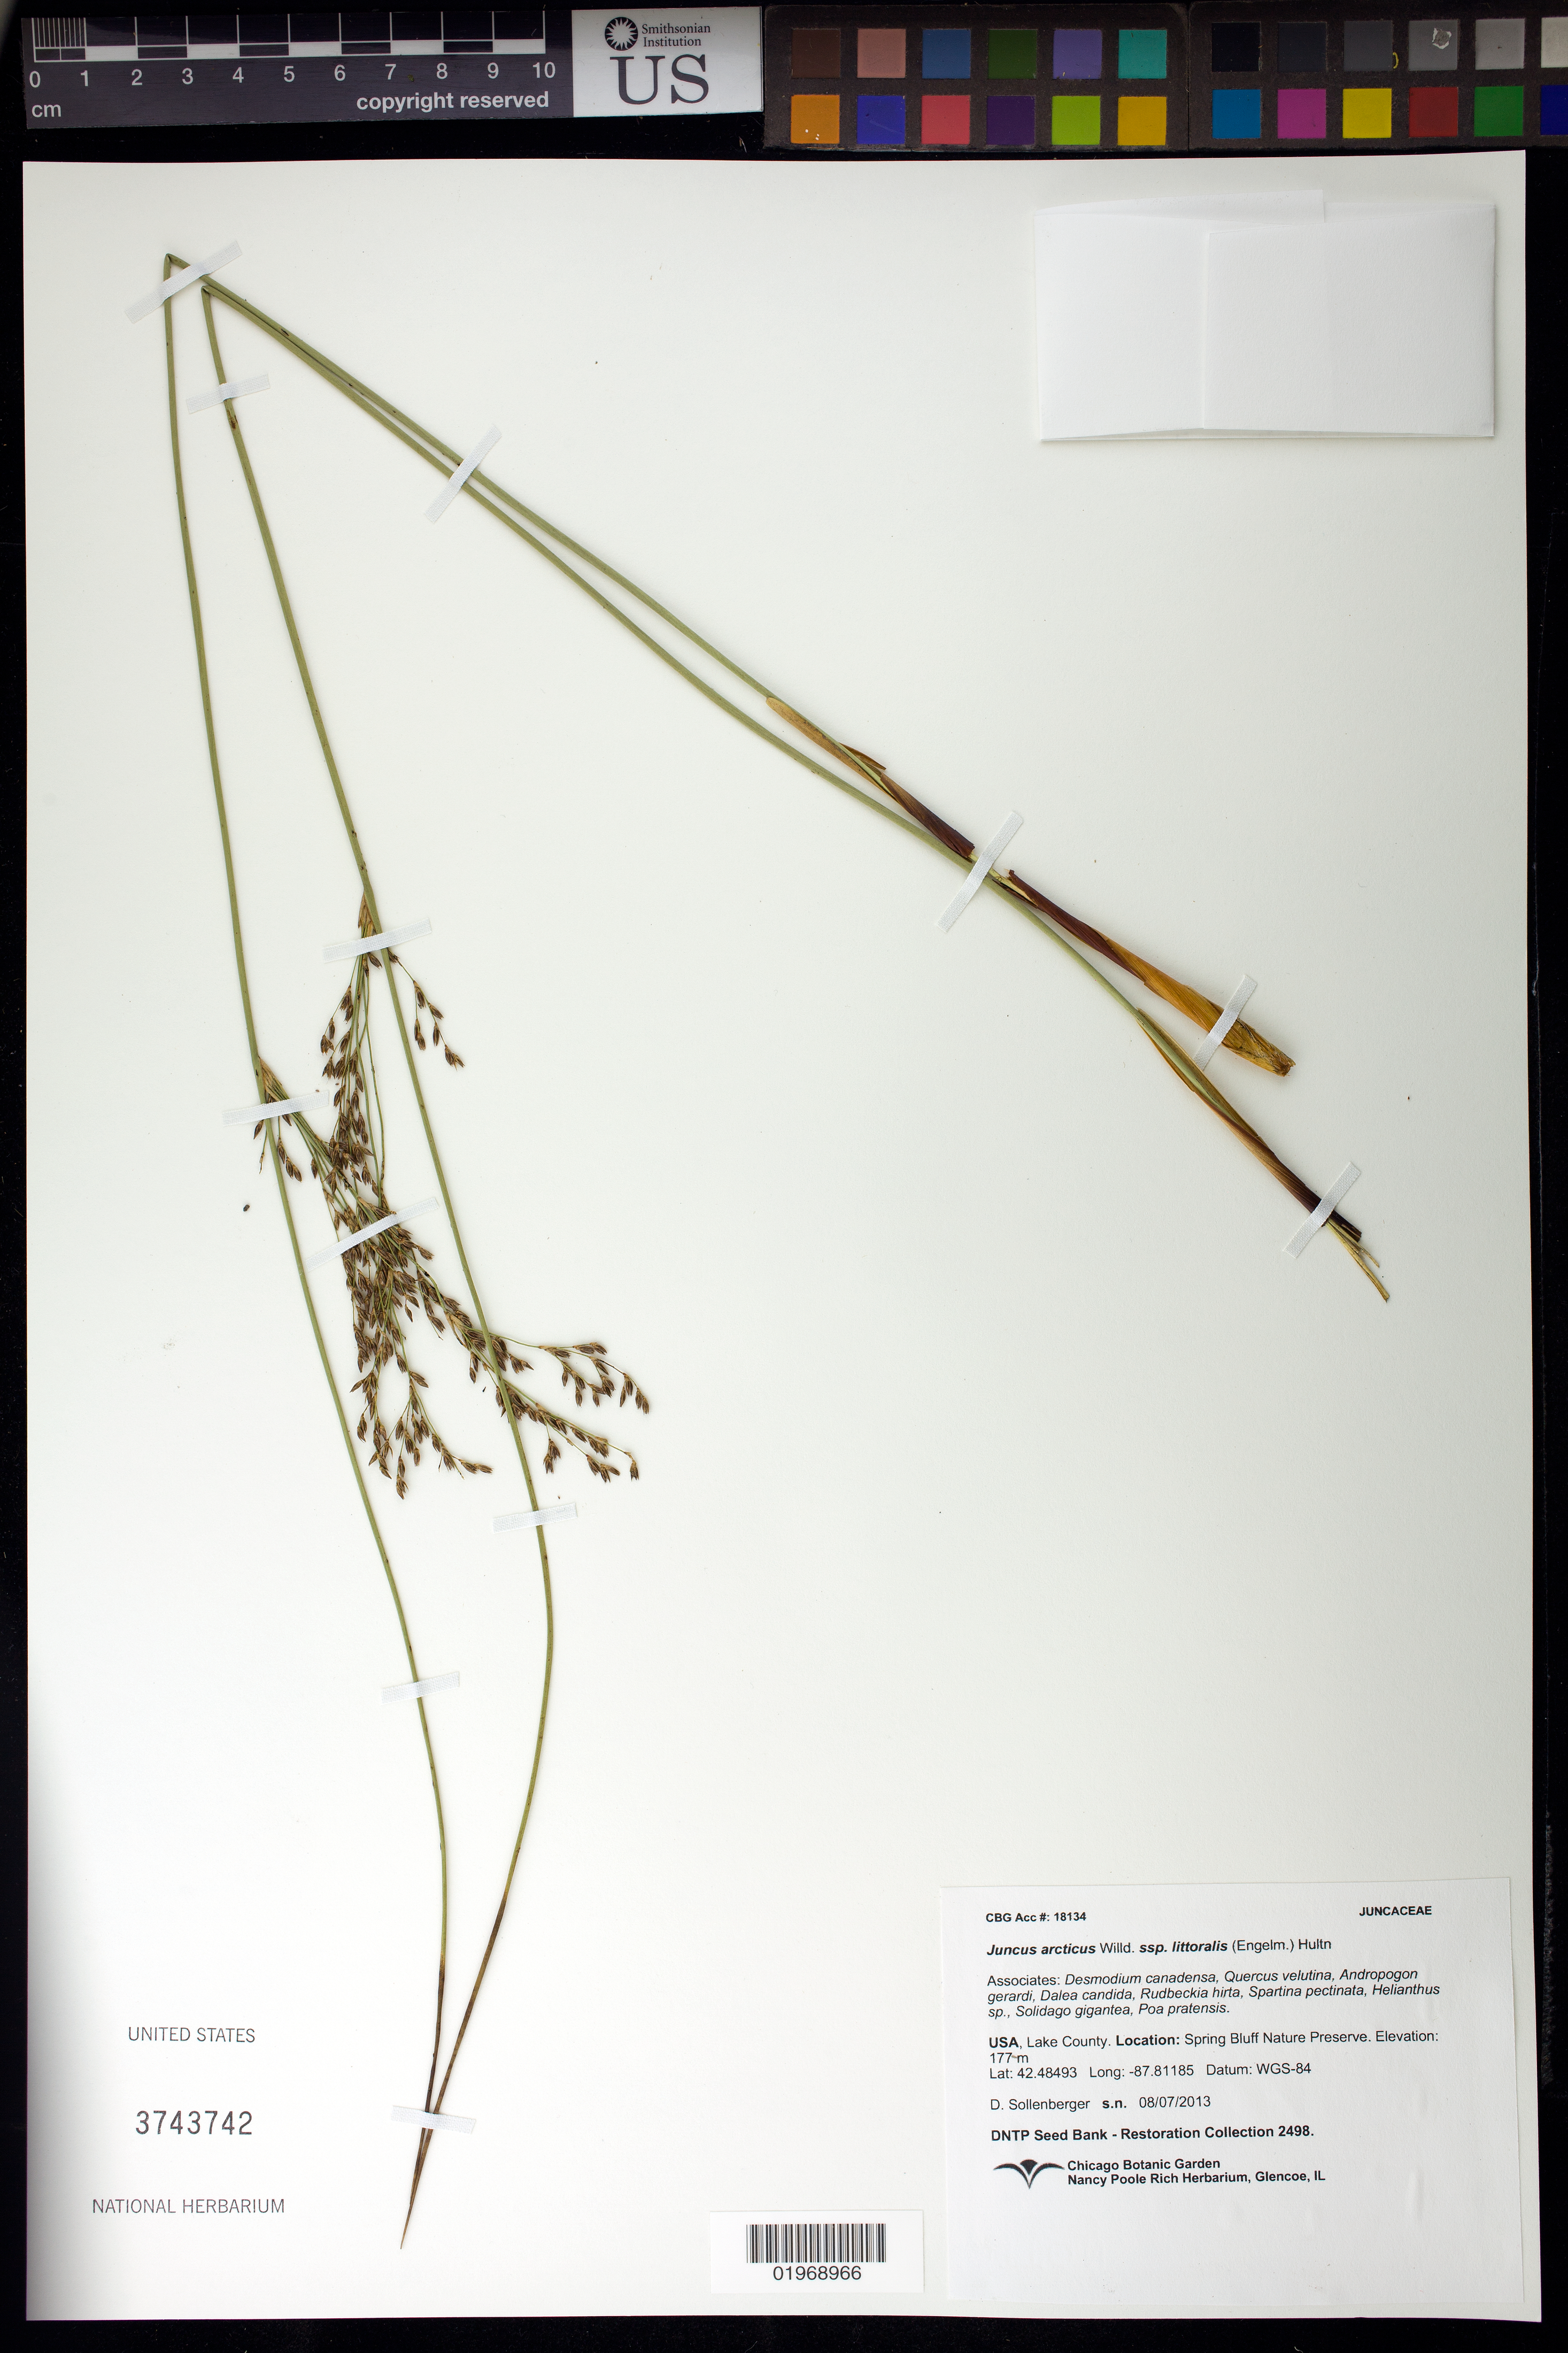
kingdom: Plantae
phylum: Tracheophyta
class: Liliopsida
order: Poales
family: Juncaceae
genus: Juncus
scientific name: Juncus arcticus subsp. littoralis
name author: (Engelm.) Hultén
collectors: D. Sollenberger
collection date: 2013-08-07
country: United States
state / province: Illinois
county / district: Lake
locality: Spring Bluff Nature Preserve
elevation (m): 177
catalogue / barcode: US 3743742